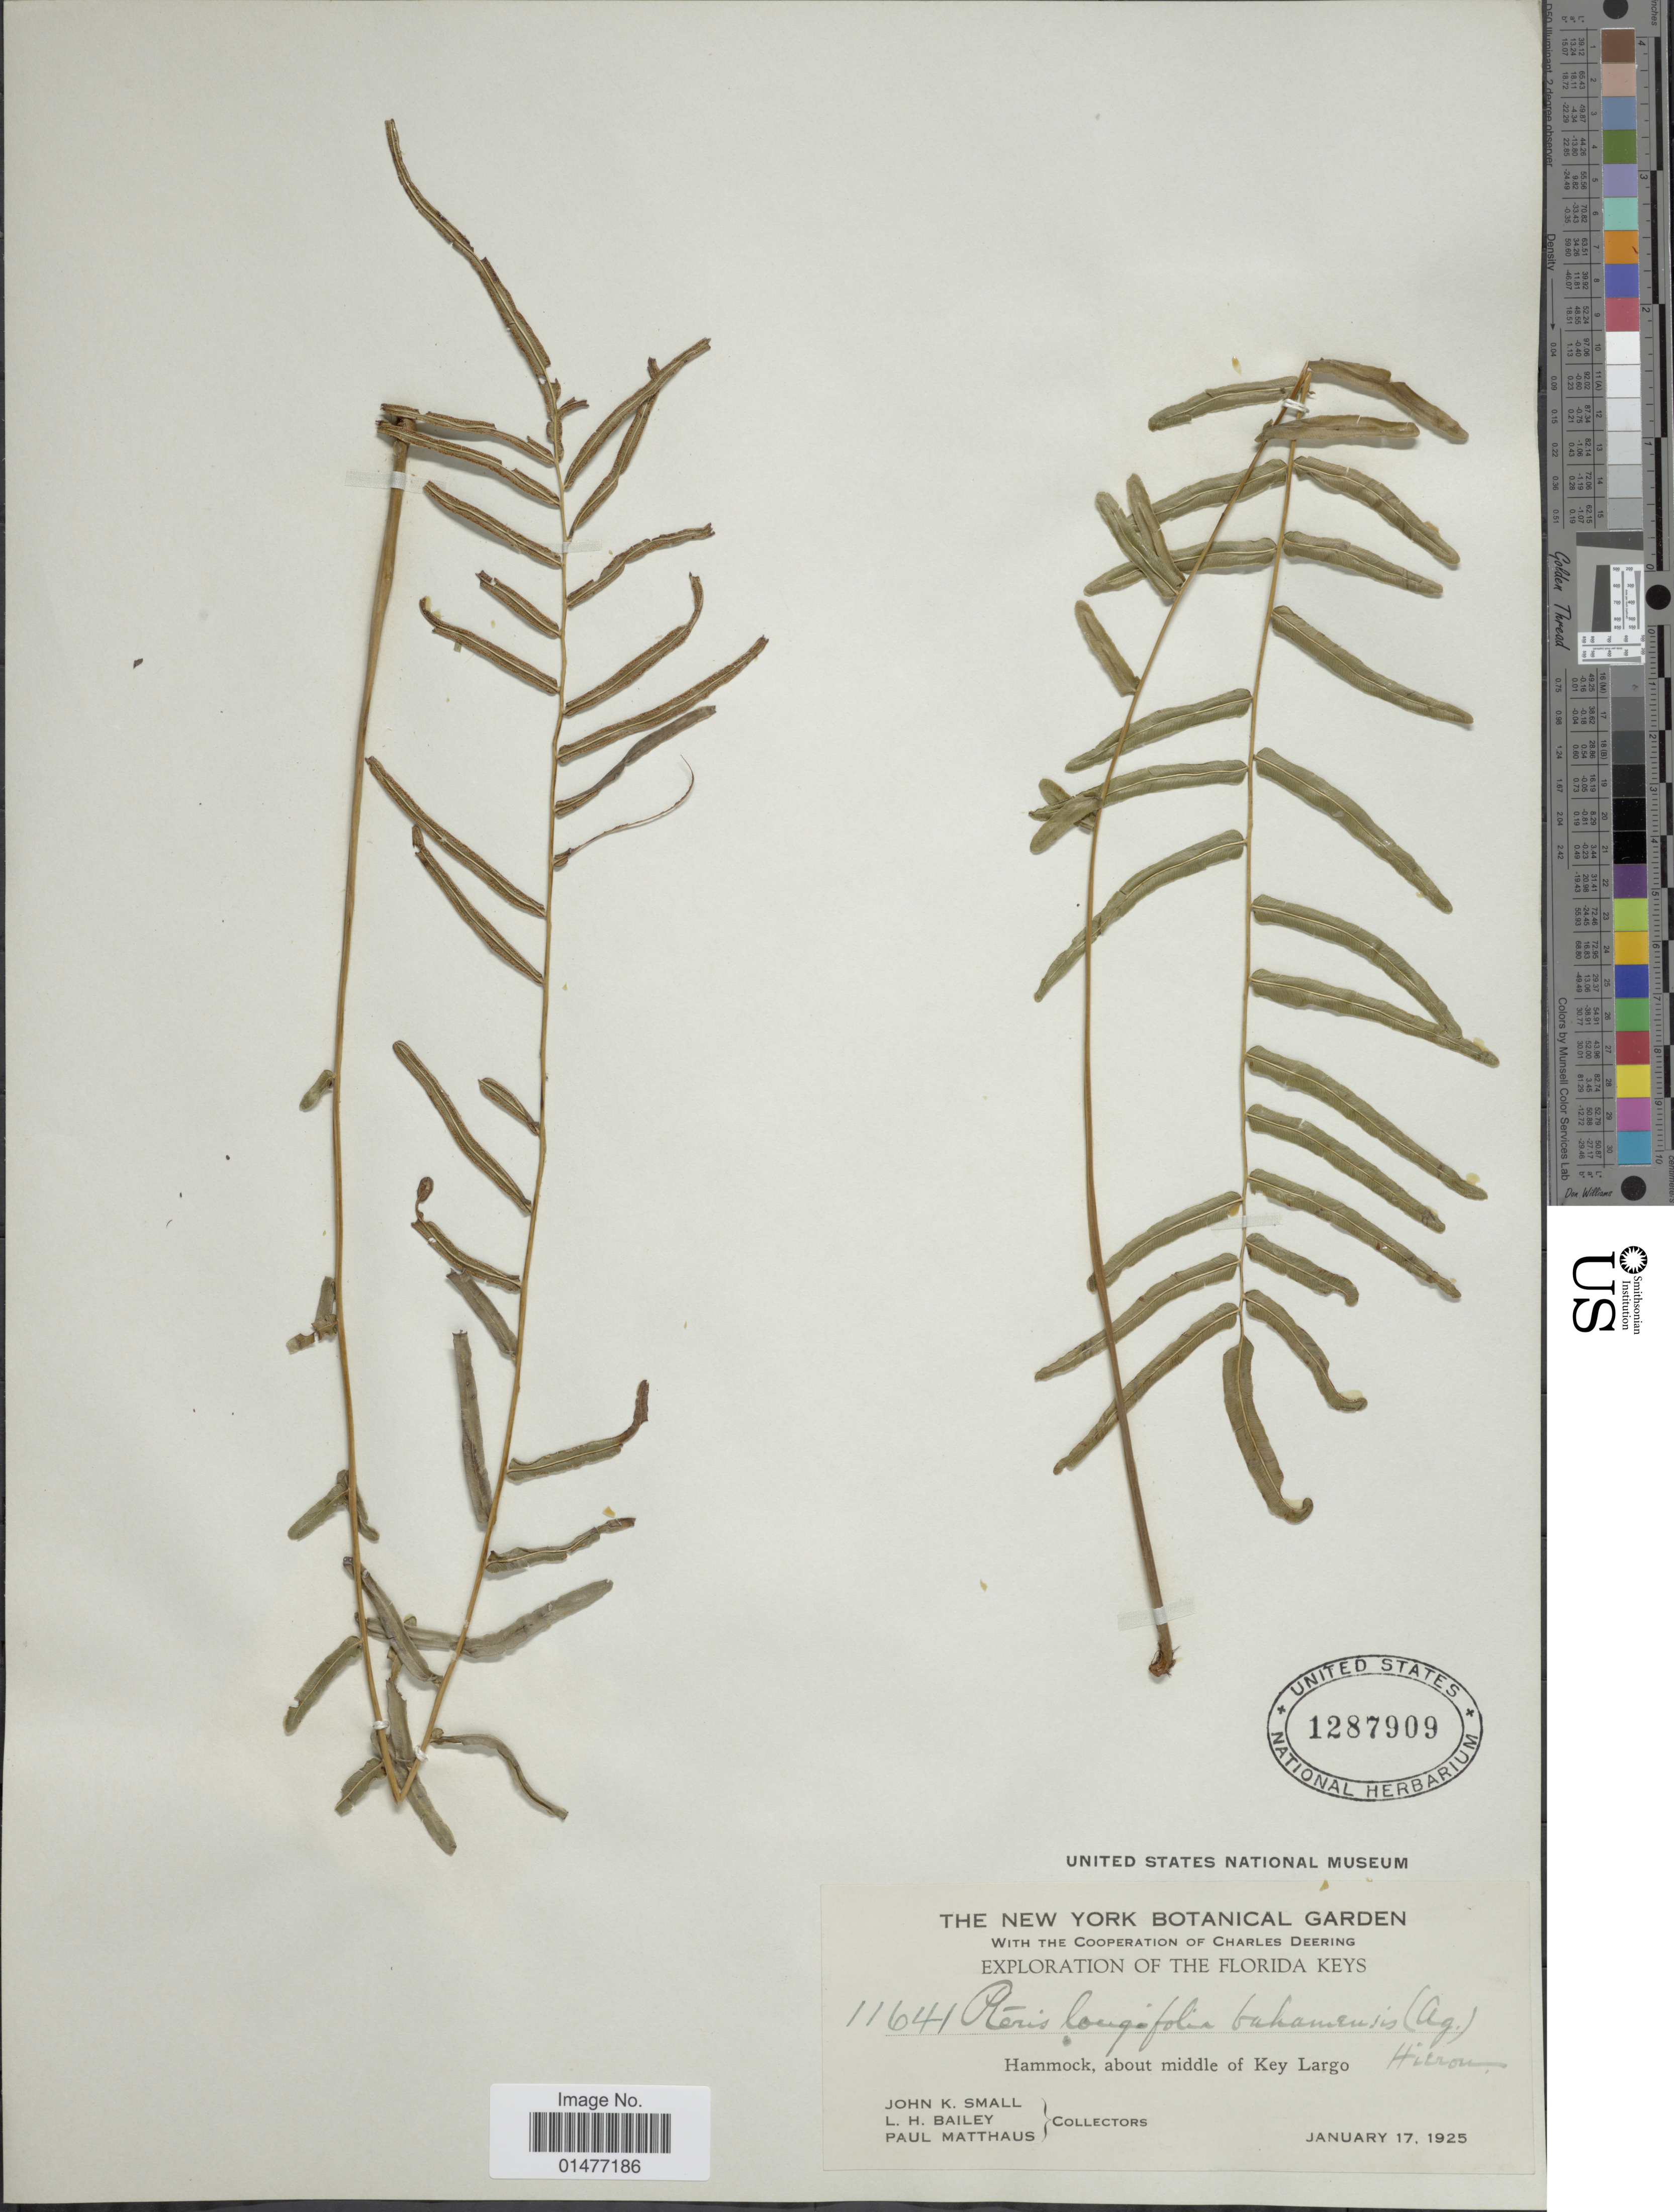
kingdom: Plantae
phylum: Tracheophyta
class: Polypodiopsida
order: Polypodiales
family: Pteridaceae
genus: Pteris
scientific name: Pteris bahamenis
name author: (J. Agardh) Fée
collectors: J. K. Small, L. H. Bailey & P. Matthaus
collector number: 11641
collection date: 1925-01-17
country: United States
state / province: Florida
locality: Exploration of the Florida Keys, Hammock, about middle of Key Largo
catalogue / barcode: US 1287909